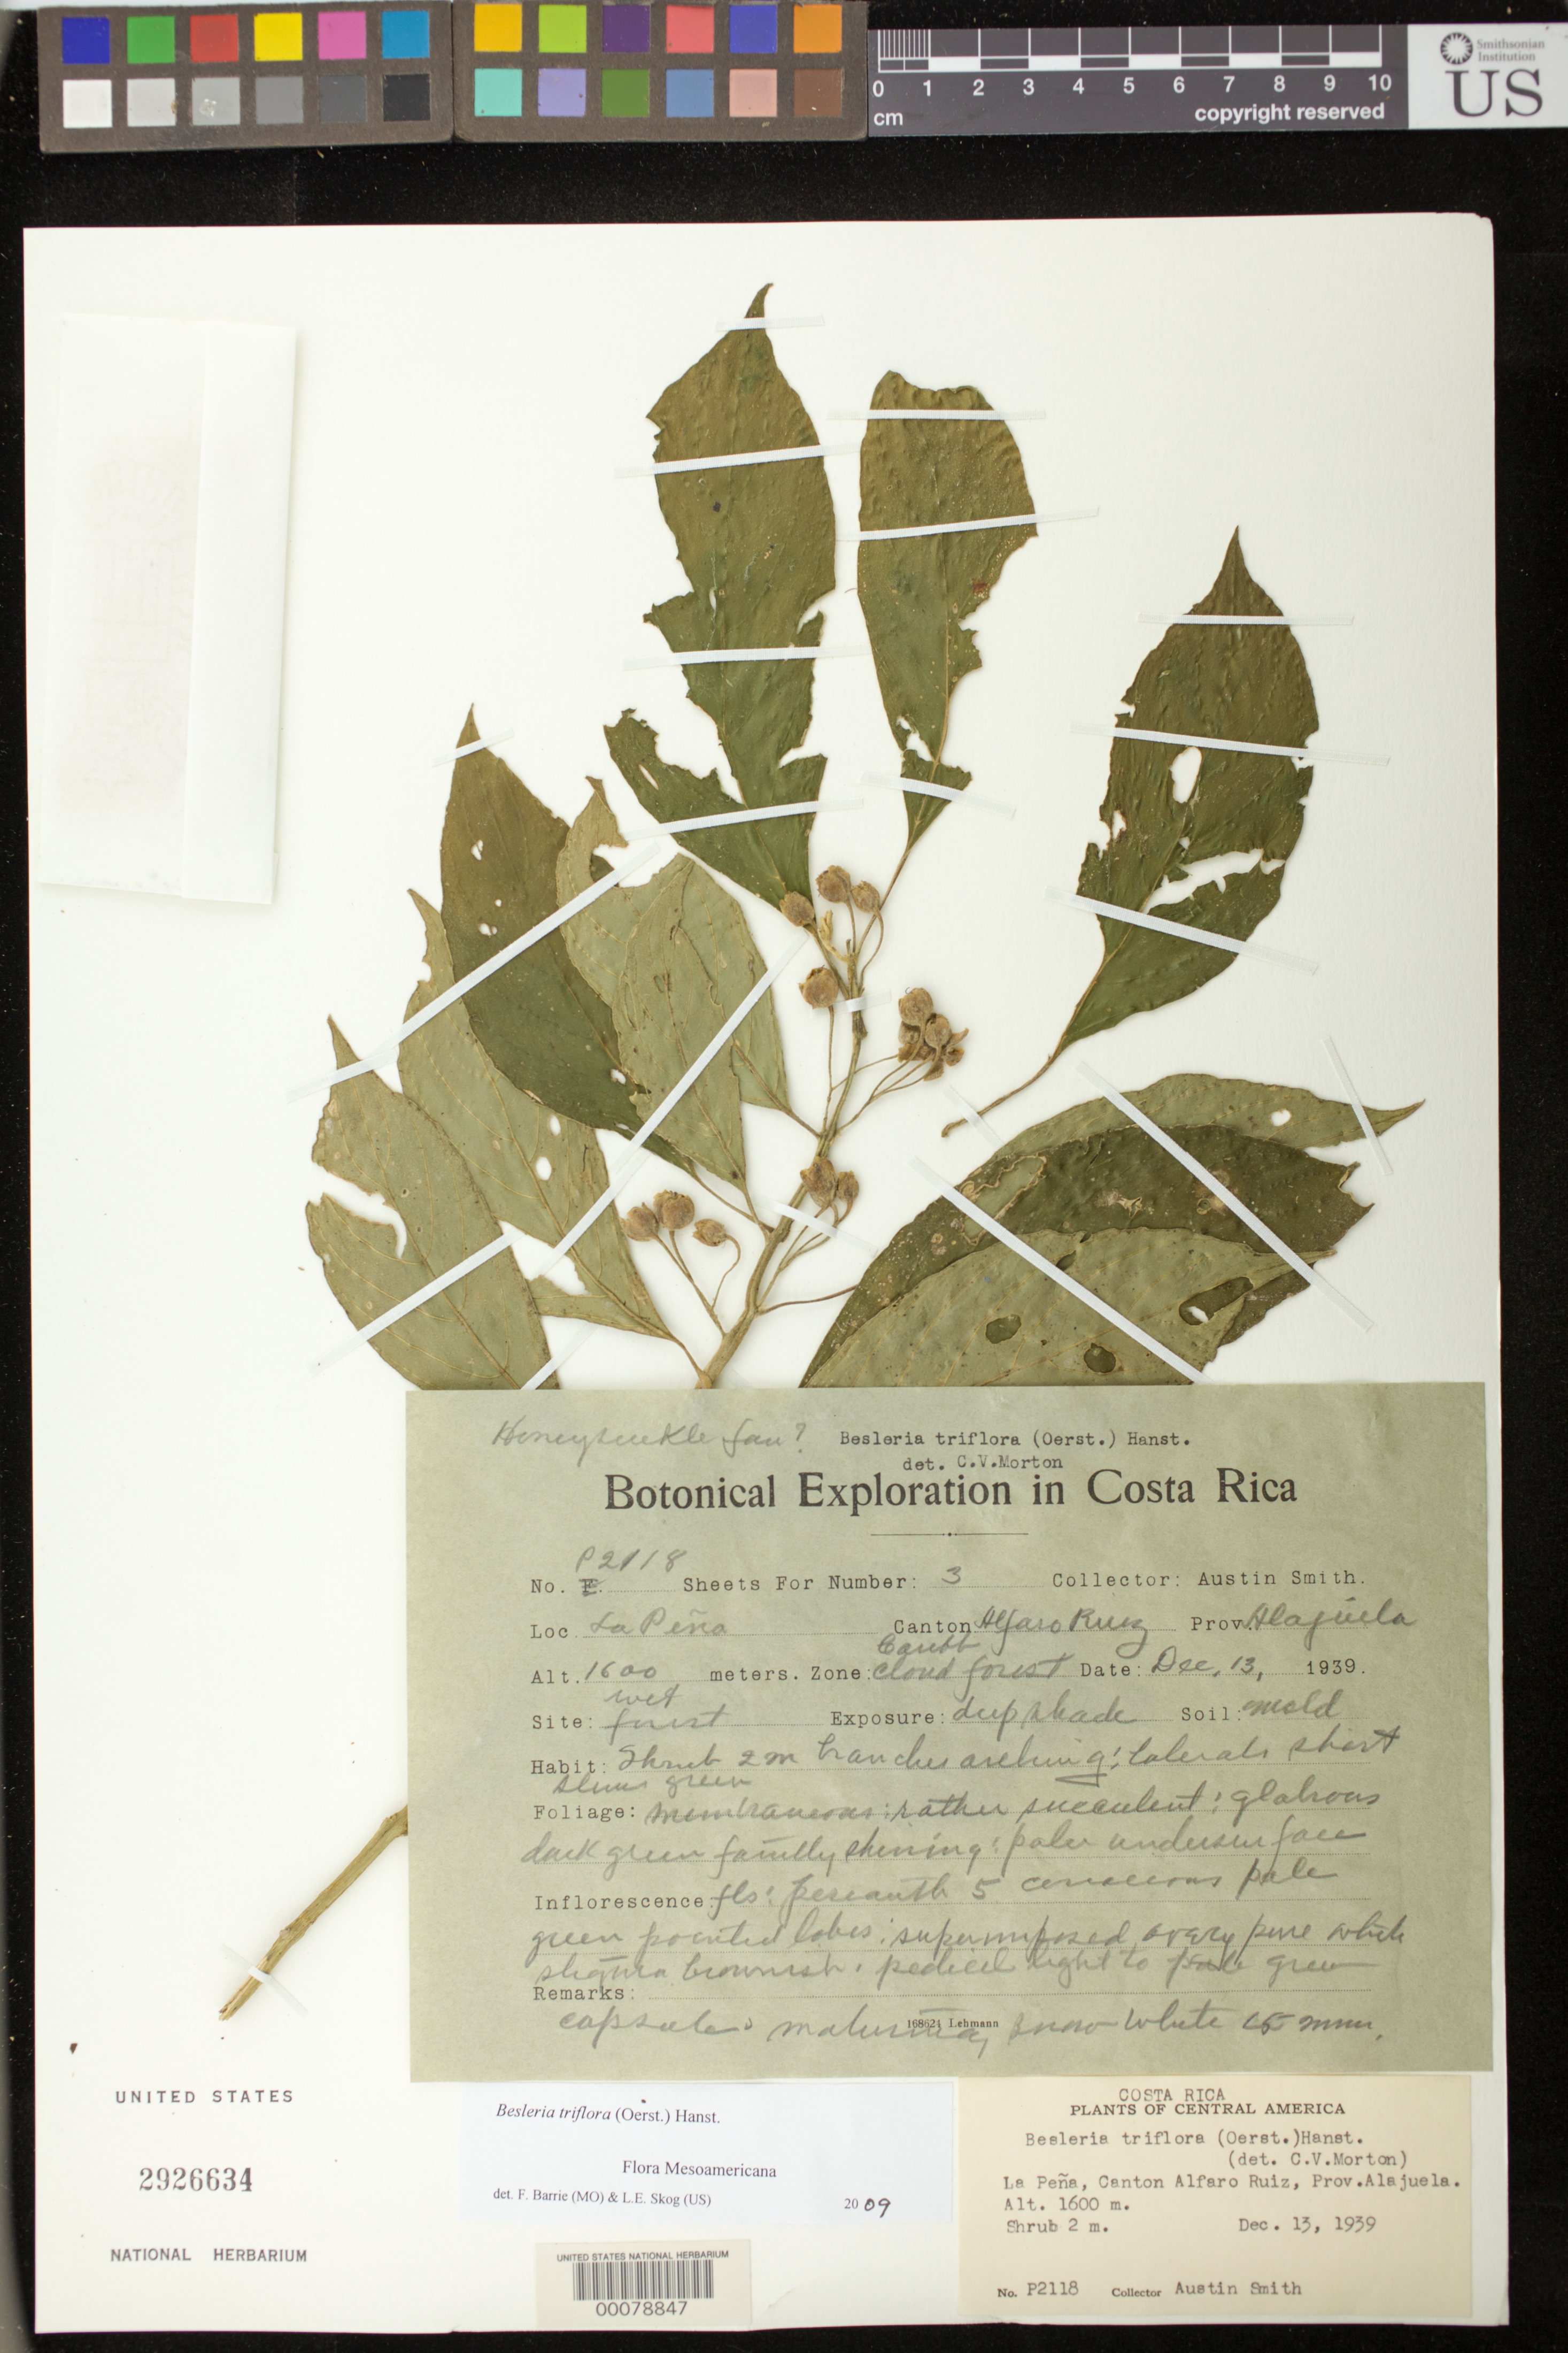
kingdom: Plantae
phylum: Tracheophyta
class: Magnoliopsida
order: Lamiales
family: Gesneriaceae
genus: Besleria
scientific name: Besleria triflora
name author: (Oerst.) Hanst.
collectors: Aust P. Smith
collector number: P 2118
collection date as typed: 13 Dec 1939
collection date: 1939-12-13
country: Costa Rica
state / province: Alajuela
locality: La Pena, Canton Alfaro Ruiz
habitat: Caribb cloud forest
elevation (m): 1600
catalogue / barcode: US 2926634